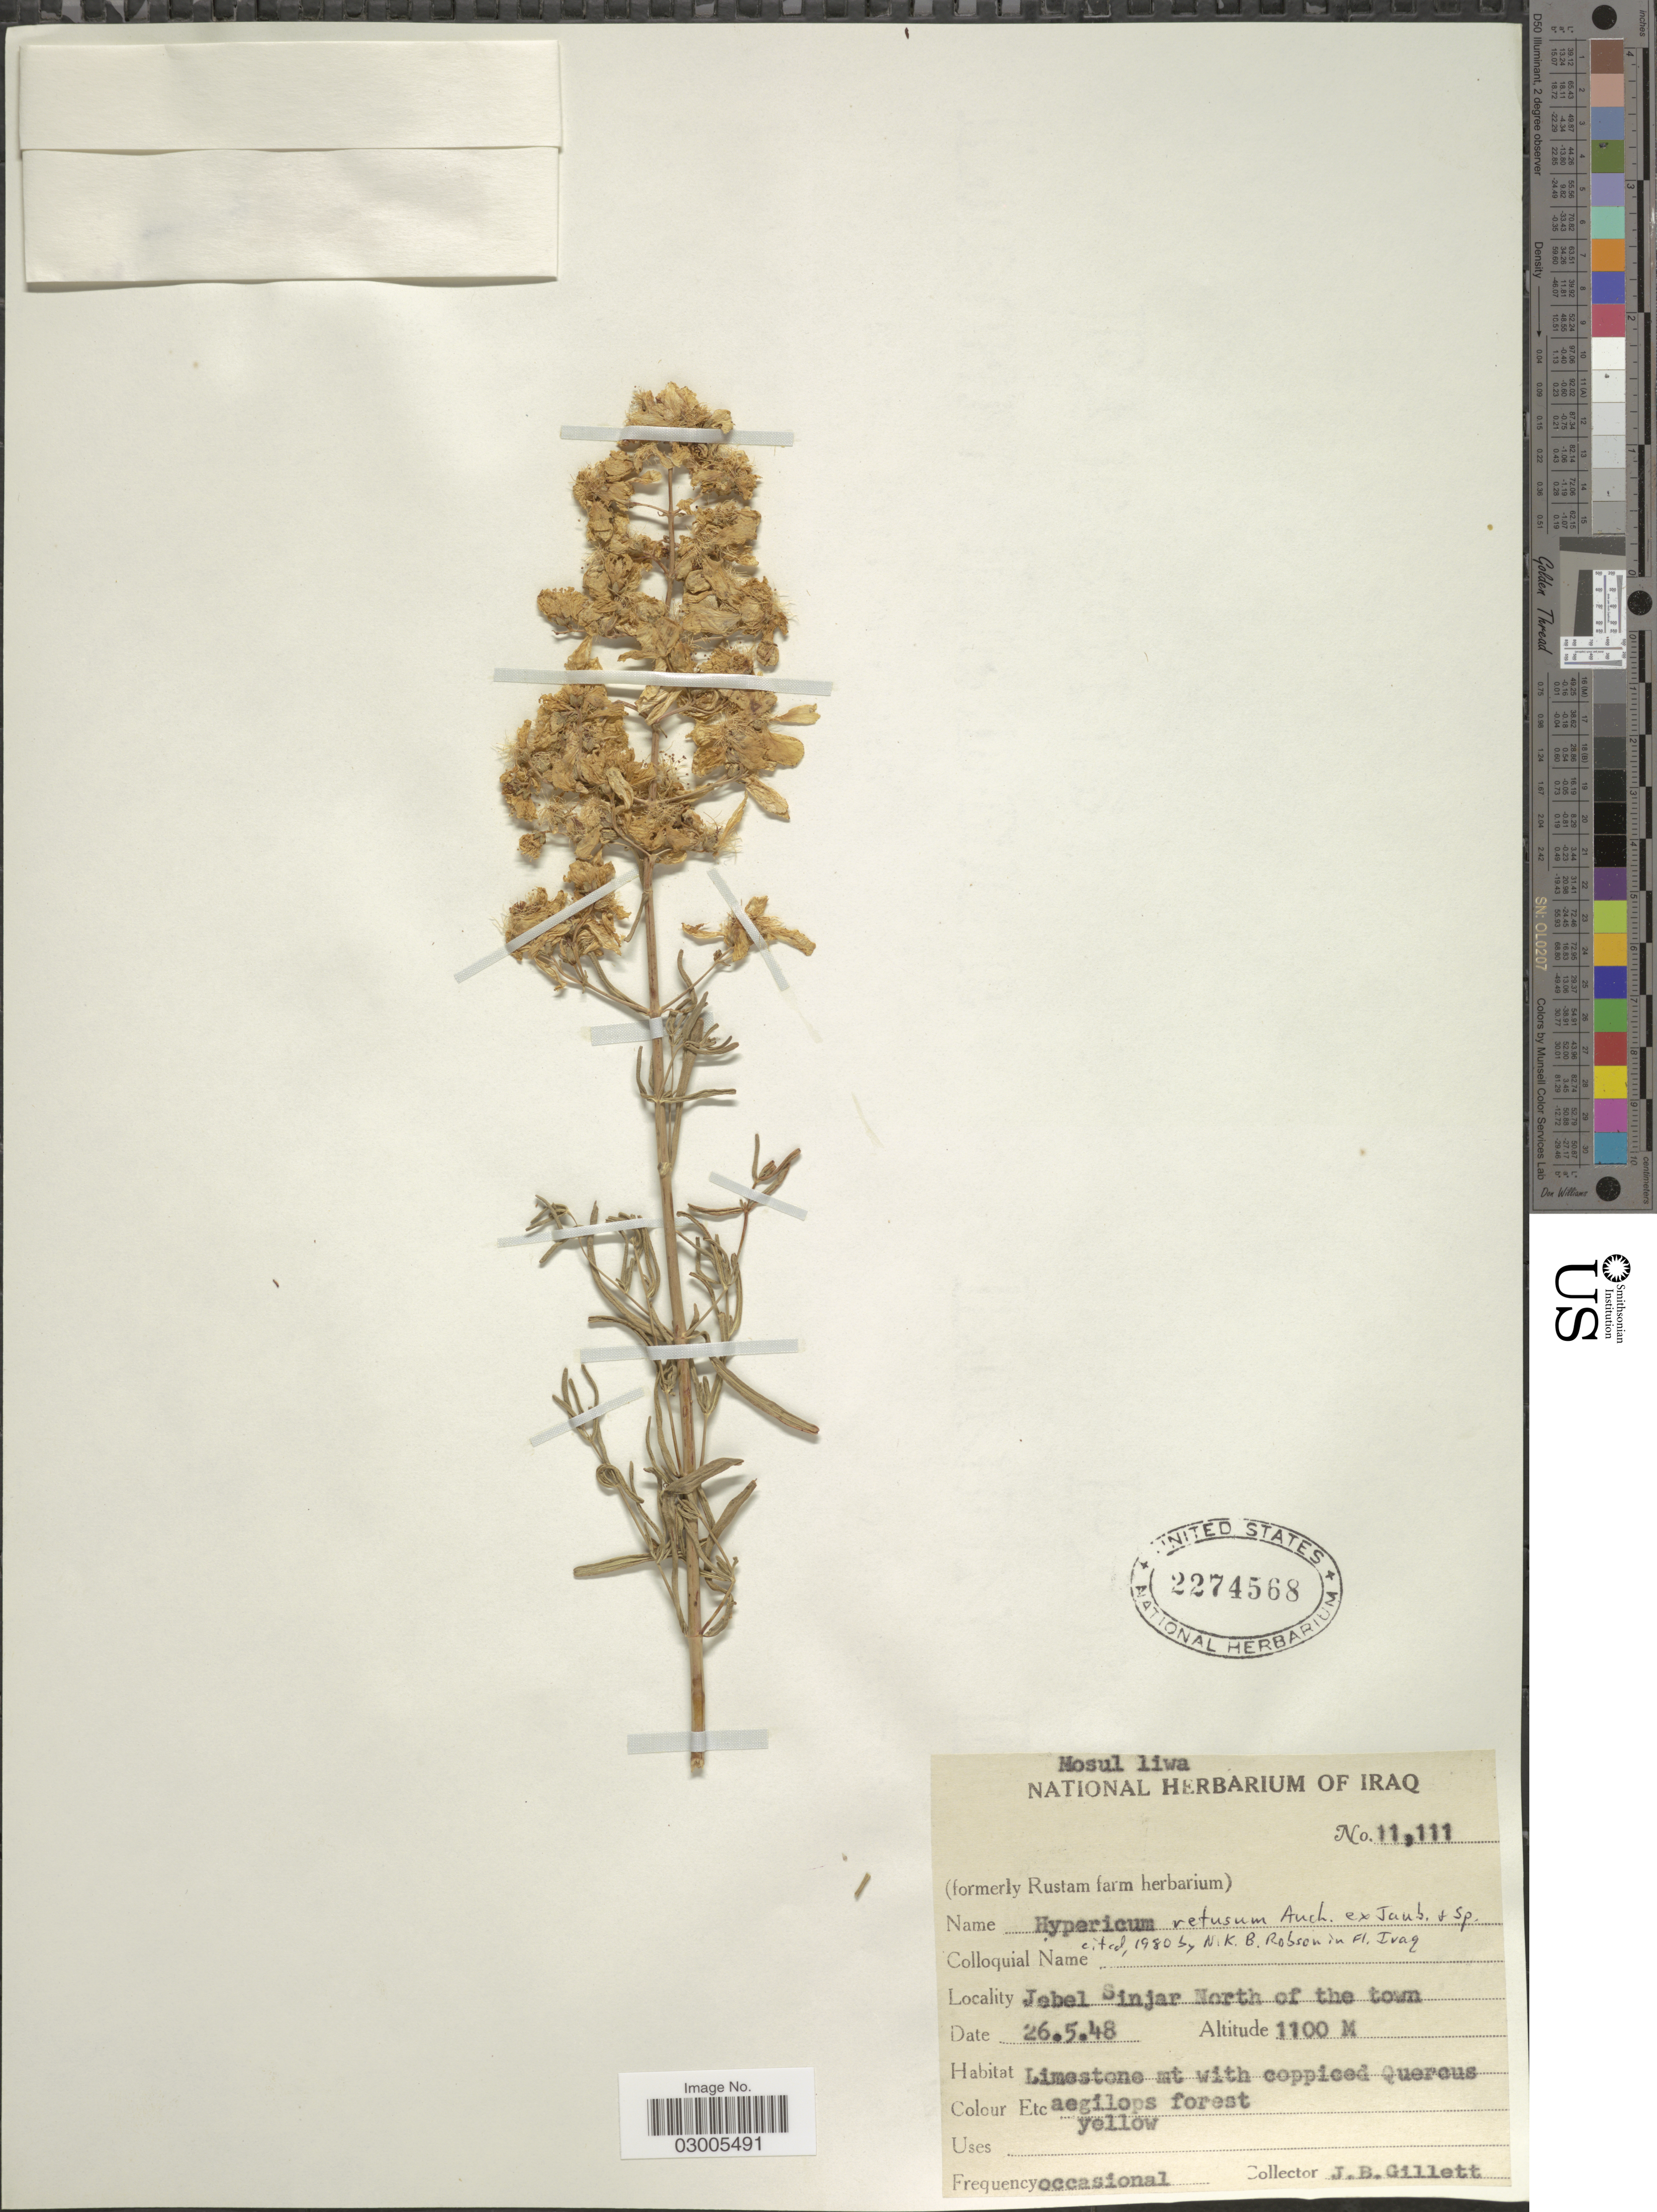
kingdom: Plantae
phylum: Tracheophyta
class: Magnoliopsida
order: Malpighiales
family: Hypericaceae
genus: Hypericum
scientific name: Hypericum retusum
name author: Aucher ex Jaub. & Spach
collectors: J. B. Gillett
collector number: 11111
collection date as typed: Transcribed d/m/y: 26/5/48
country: Iraq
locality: Mosul liwa. Jebel Sinjar North of the town.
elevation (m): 1100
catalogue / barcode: US 2274568